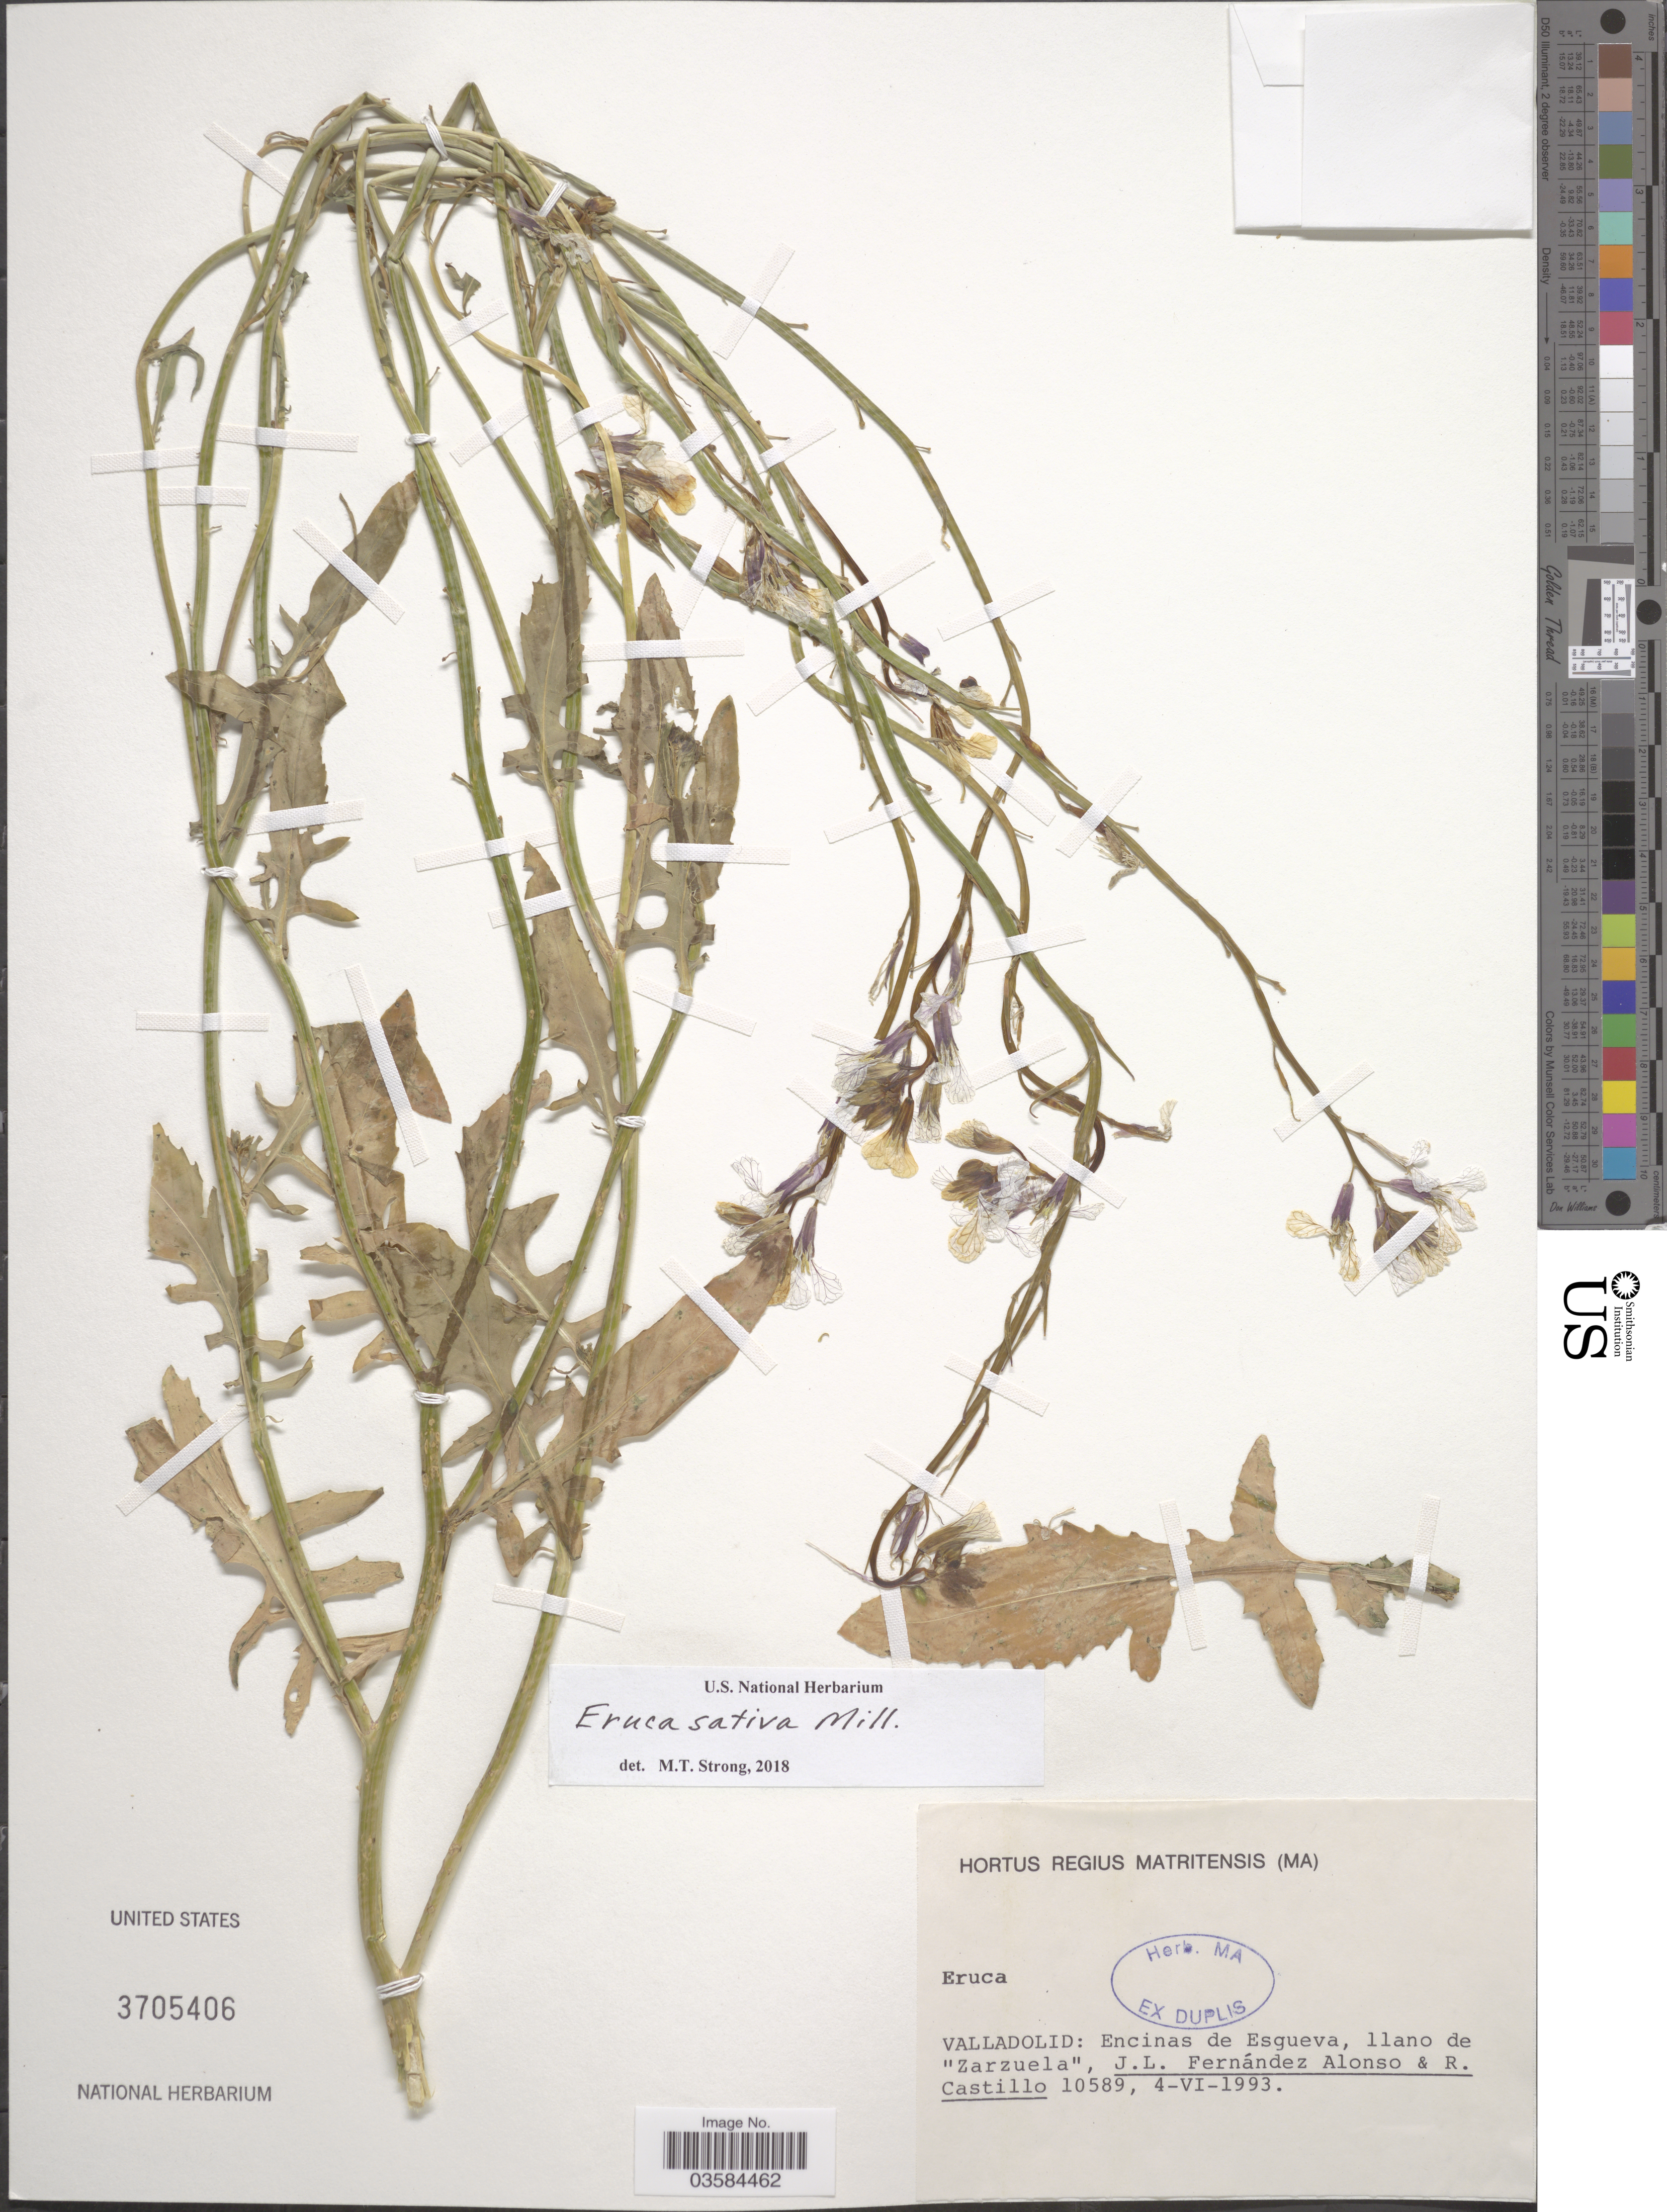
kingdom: Plantae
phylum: Tracheophyta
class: Magnoliopsida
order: Brassicales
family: Brassicaceae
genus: Eruca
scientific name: Eruca sativa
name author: Mill.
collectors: J. L. Fernández-Alonso & R. Castillo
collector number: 10589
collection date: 1993-06-04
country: Spain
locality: Valladolid: Encinas de Esgueva, llano de 'Zarzuela'.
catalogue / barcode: US 3705406